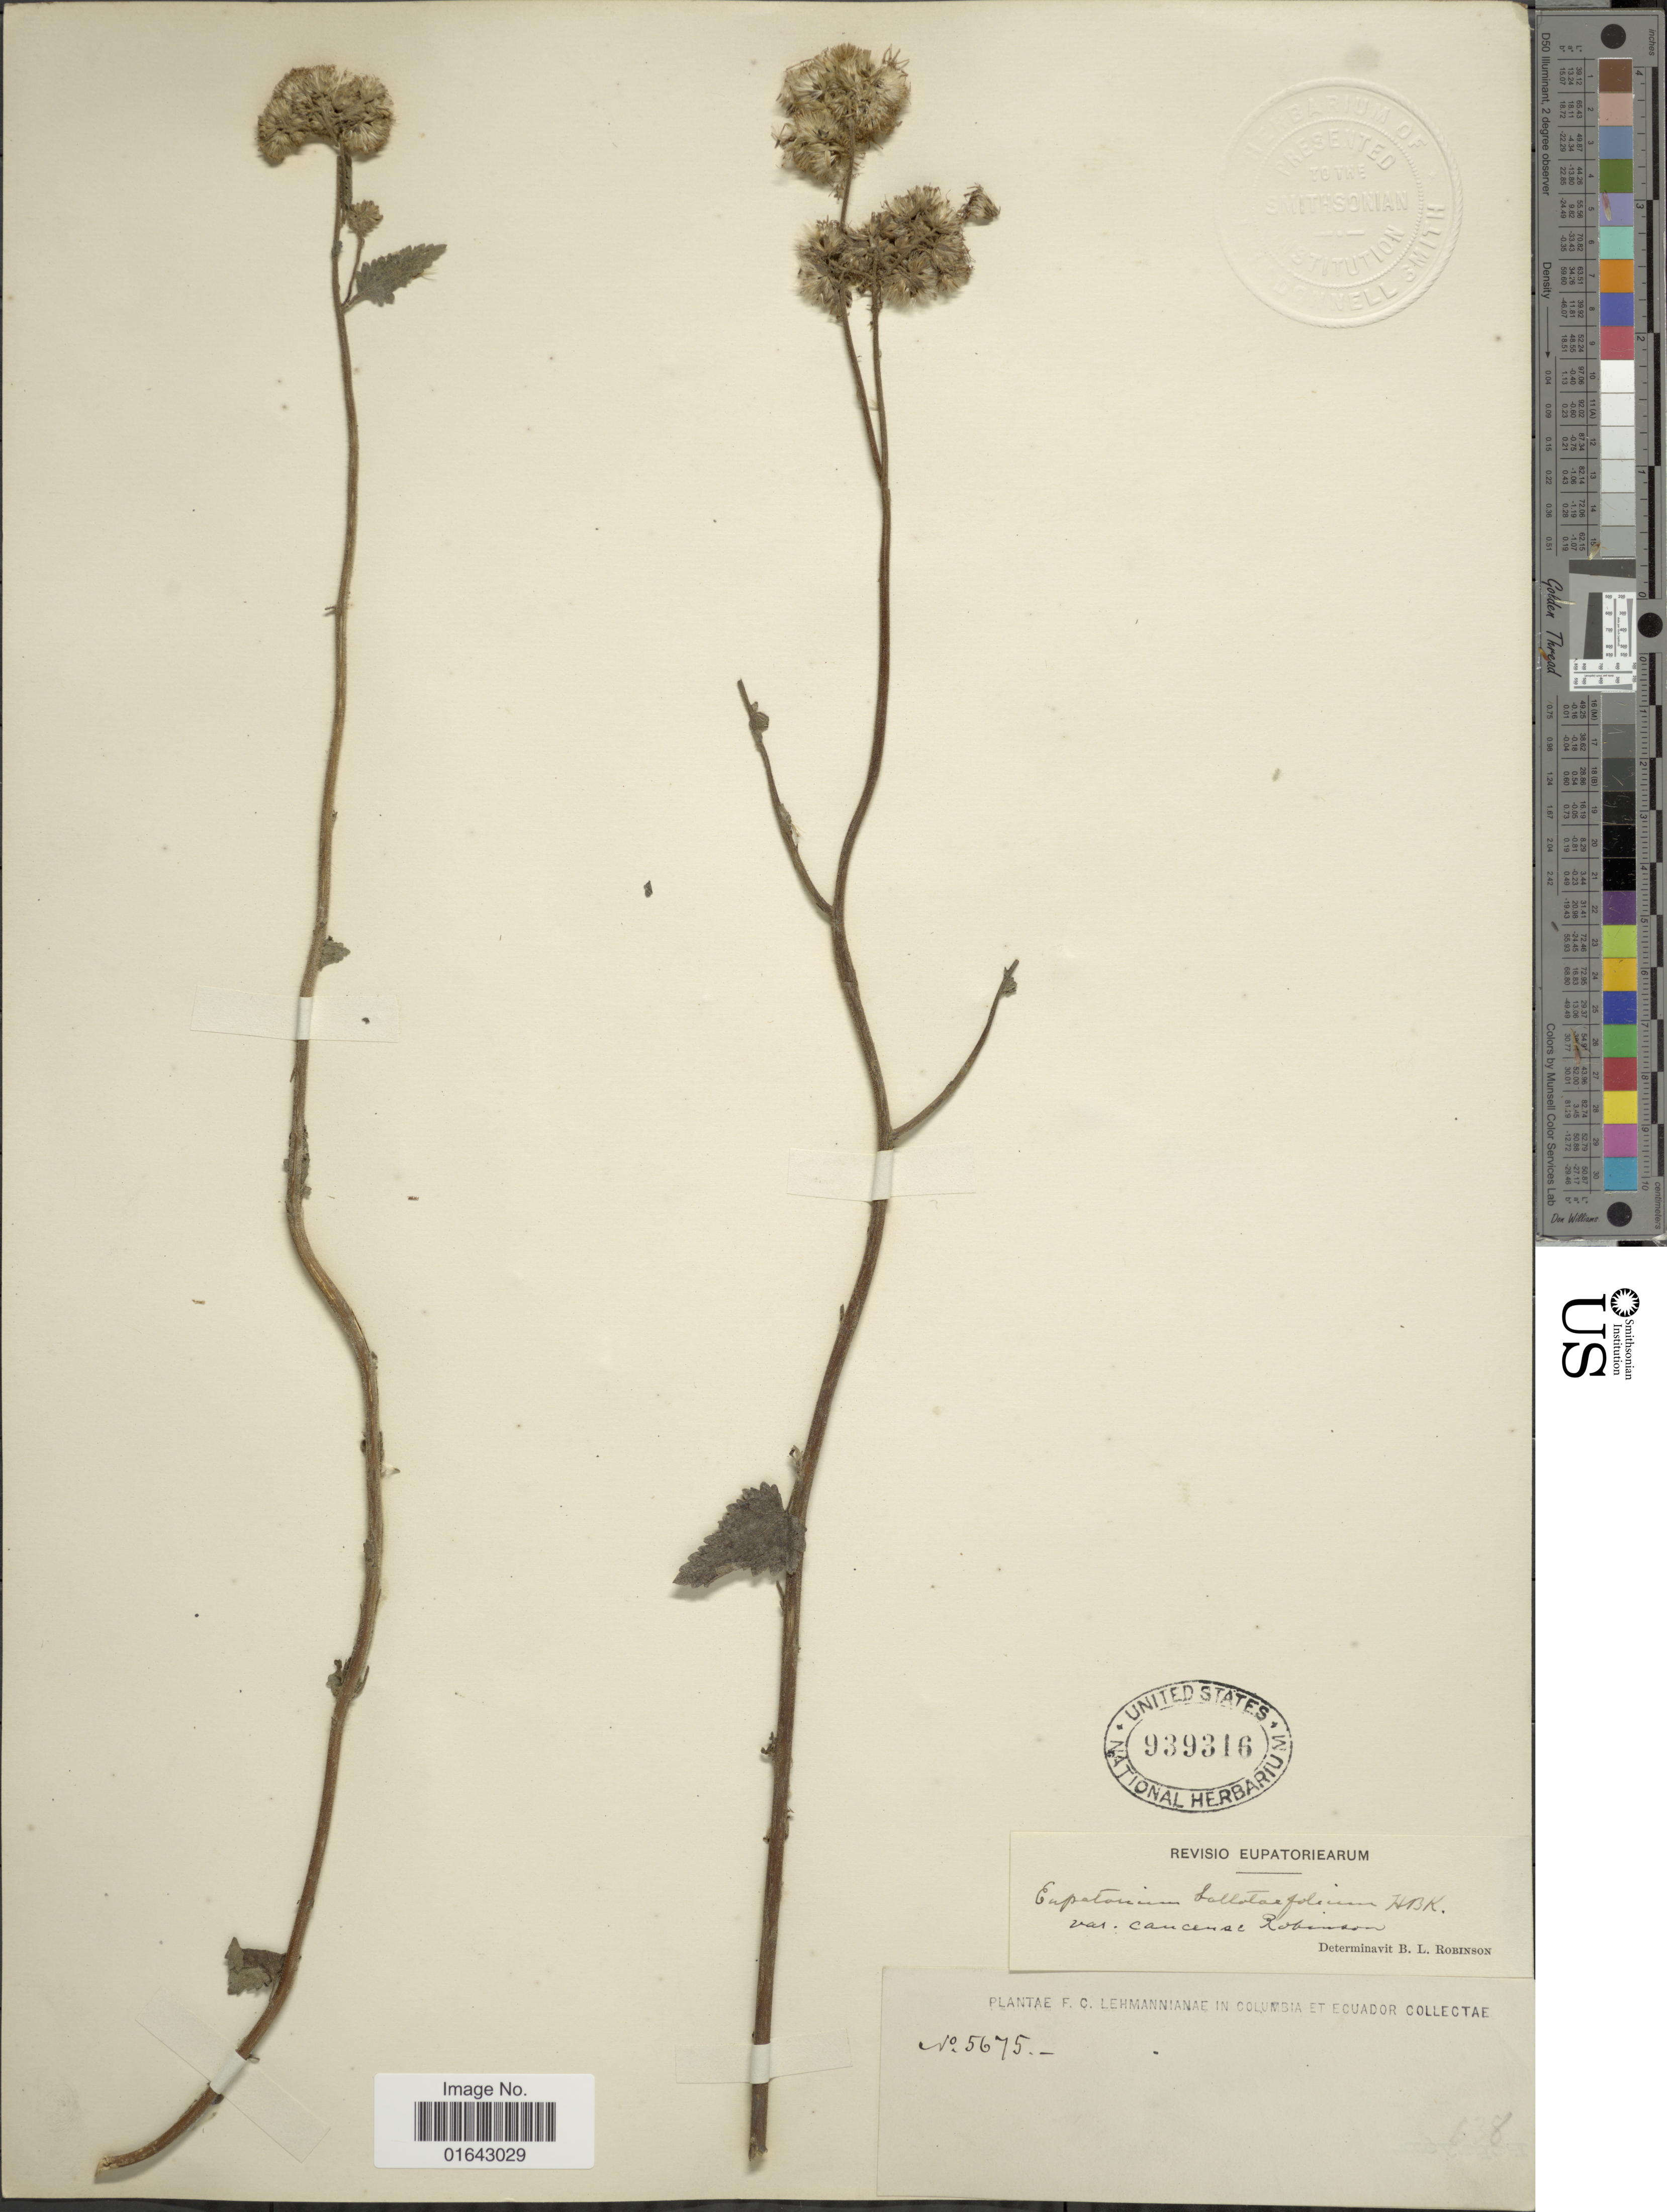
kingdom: Plantae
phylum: Tracheophyta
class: Magnoliopsida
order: Asterales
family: Asteraceae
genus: Conocliniopsis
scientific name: Conocliniopsis prasiifolia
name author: (DC.) R.M. King & H. Rob.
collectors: F. C. Lehmann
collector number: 5675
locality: Columbia et Ecuador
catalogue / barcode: US 939316